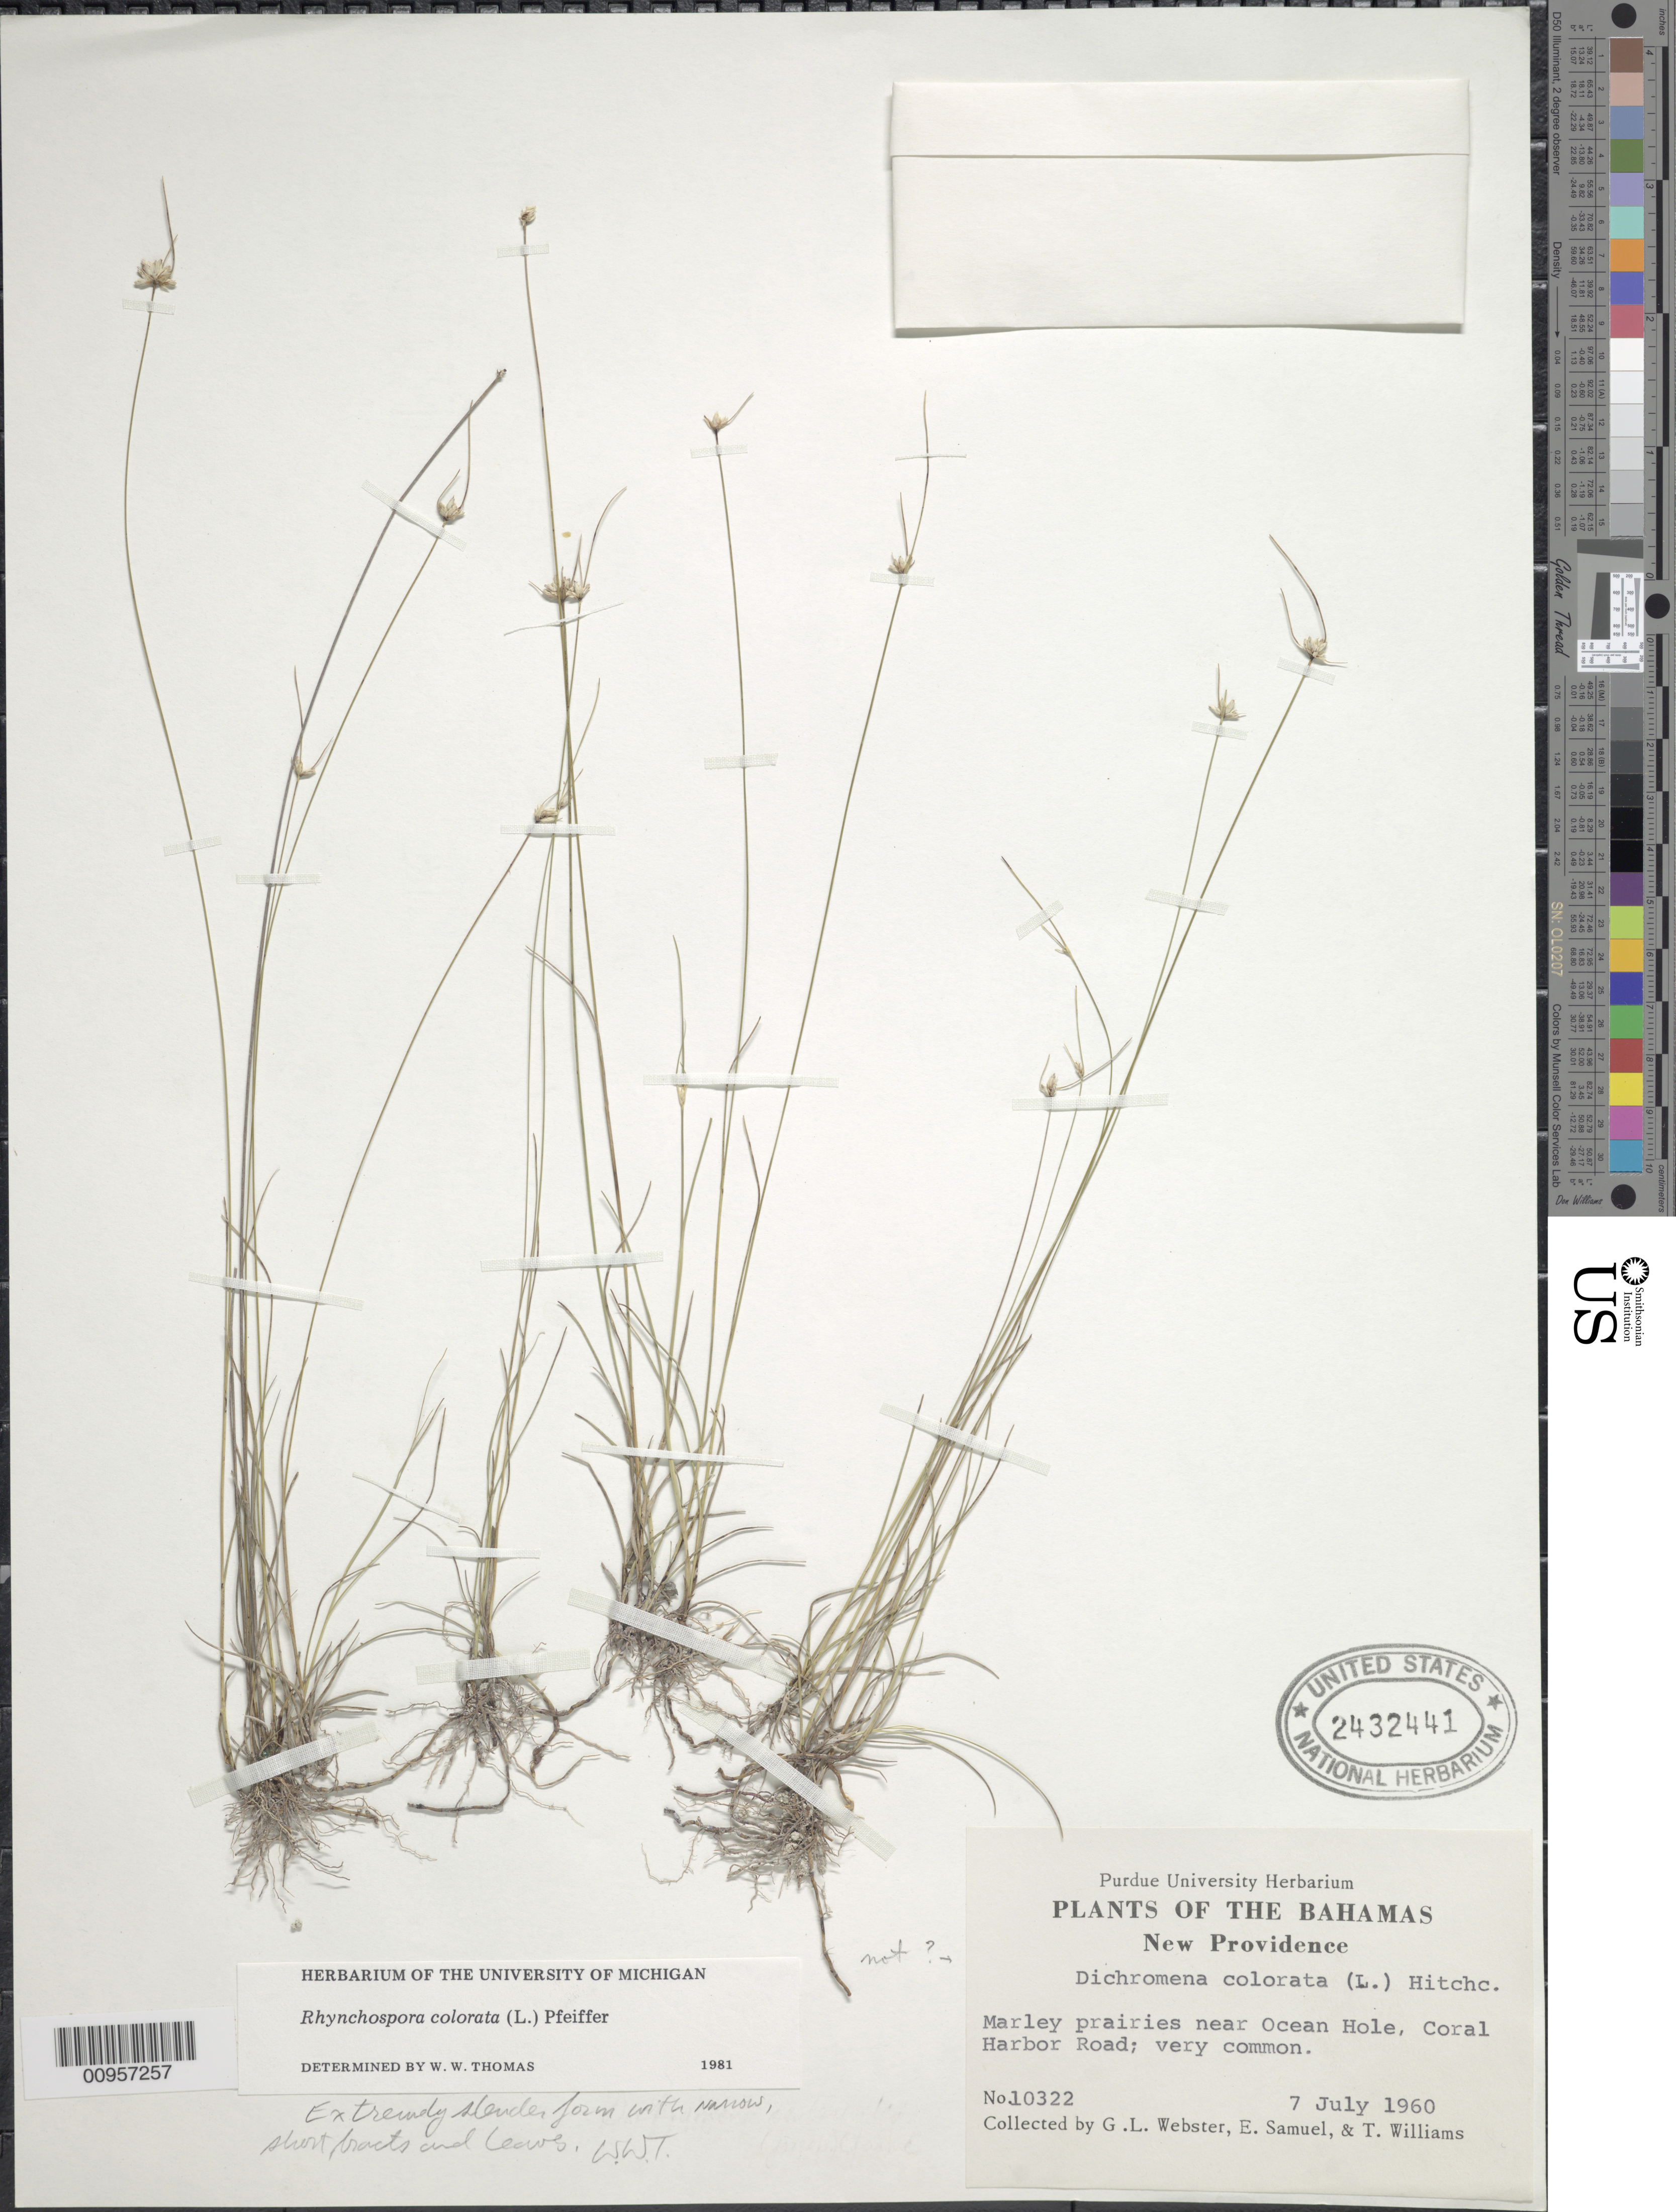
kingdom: Plantae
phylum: Tracheophyta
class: Liliopsida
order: Poales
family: Cyperaceae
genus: Rhynchospora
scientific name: Rhynchospora colorata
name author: (L.) H. Pfeiff.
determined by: Thomas, W. W., (NY), New York Botanical Garden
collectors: G. L. Webster, E. Samuel & T. Williams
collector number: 10322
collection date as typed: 07 Jul 1960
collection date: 1960-07-07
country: Bahamas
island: New Providence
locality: Marley prairies near Ocean Hole, Coral Harbor Road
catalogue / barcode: US 2432441